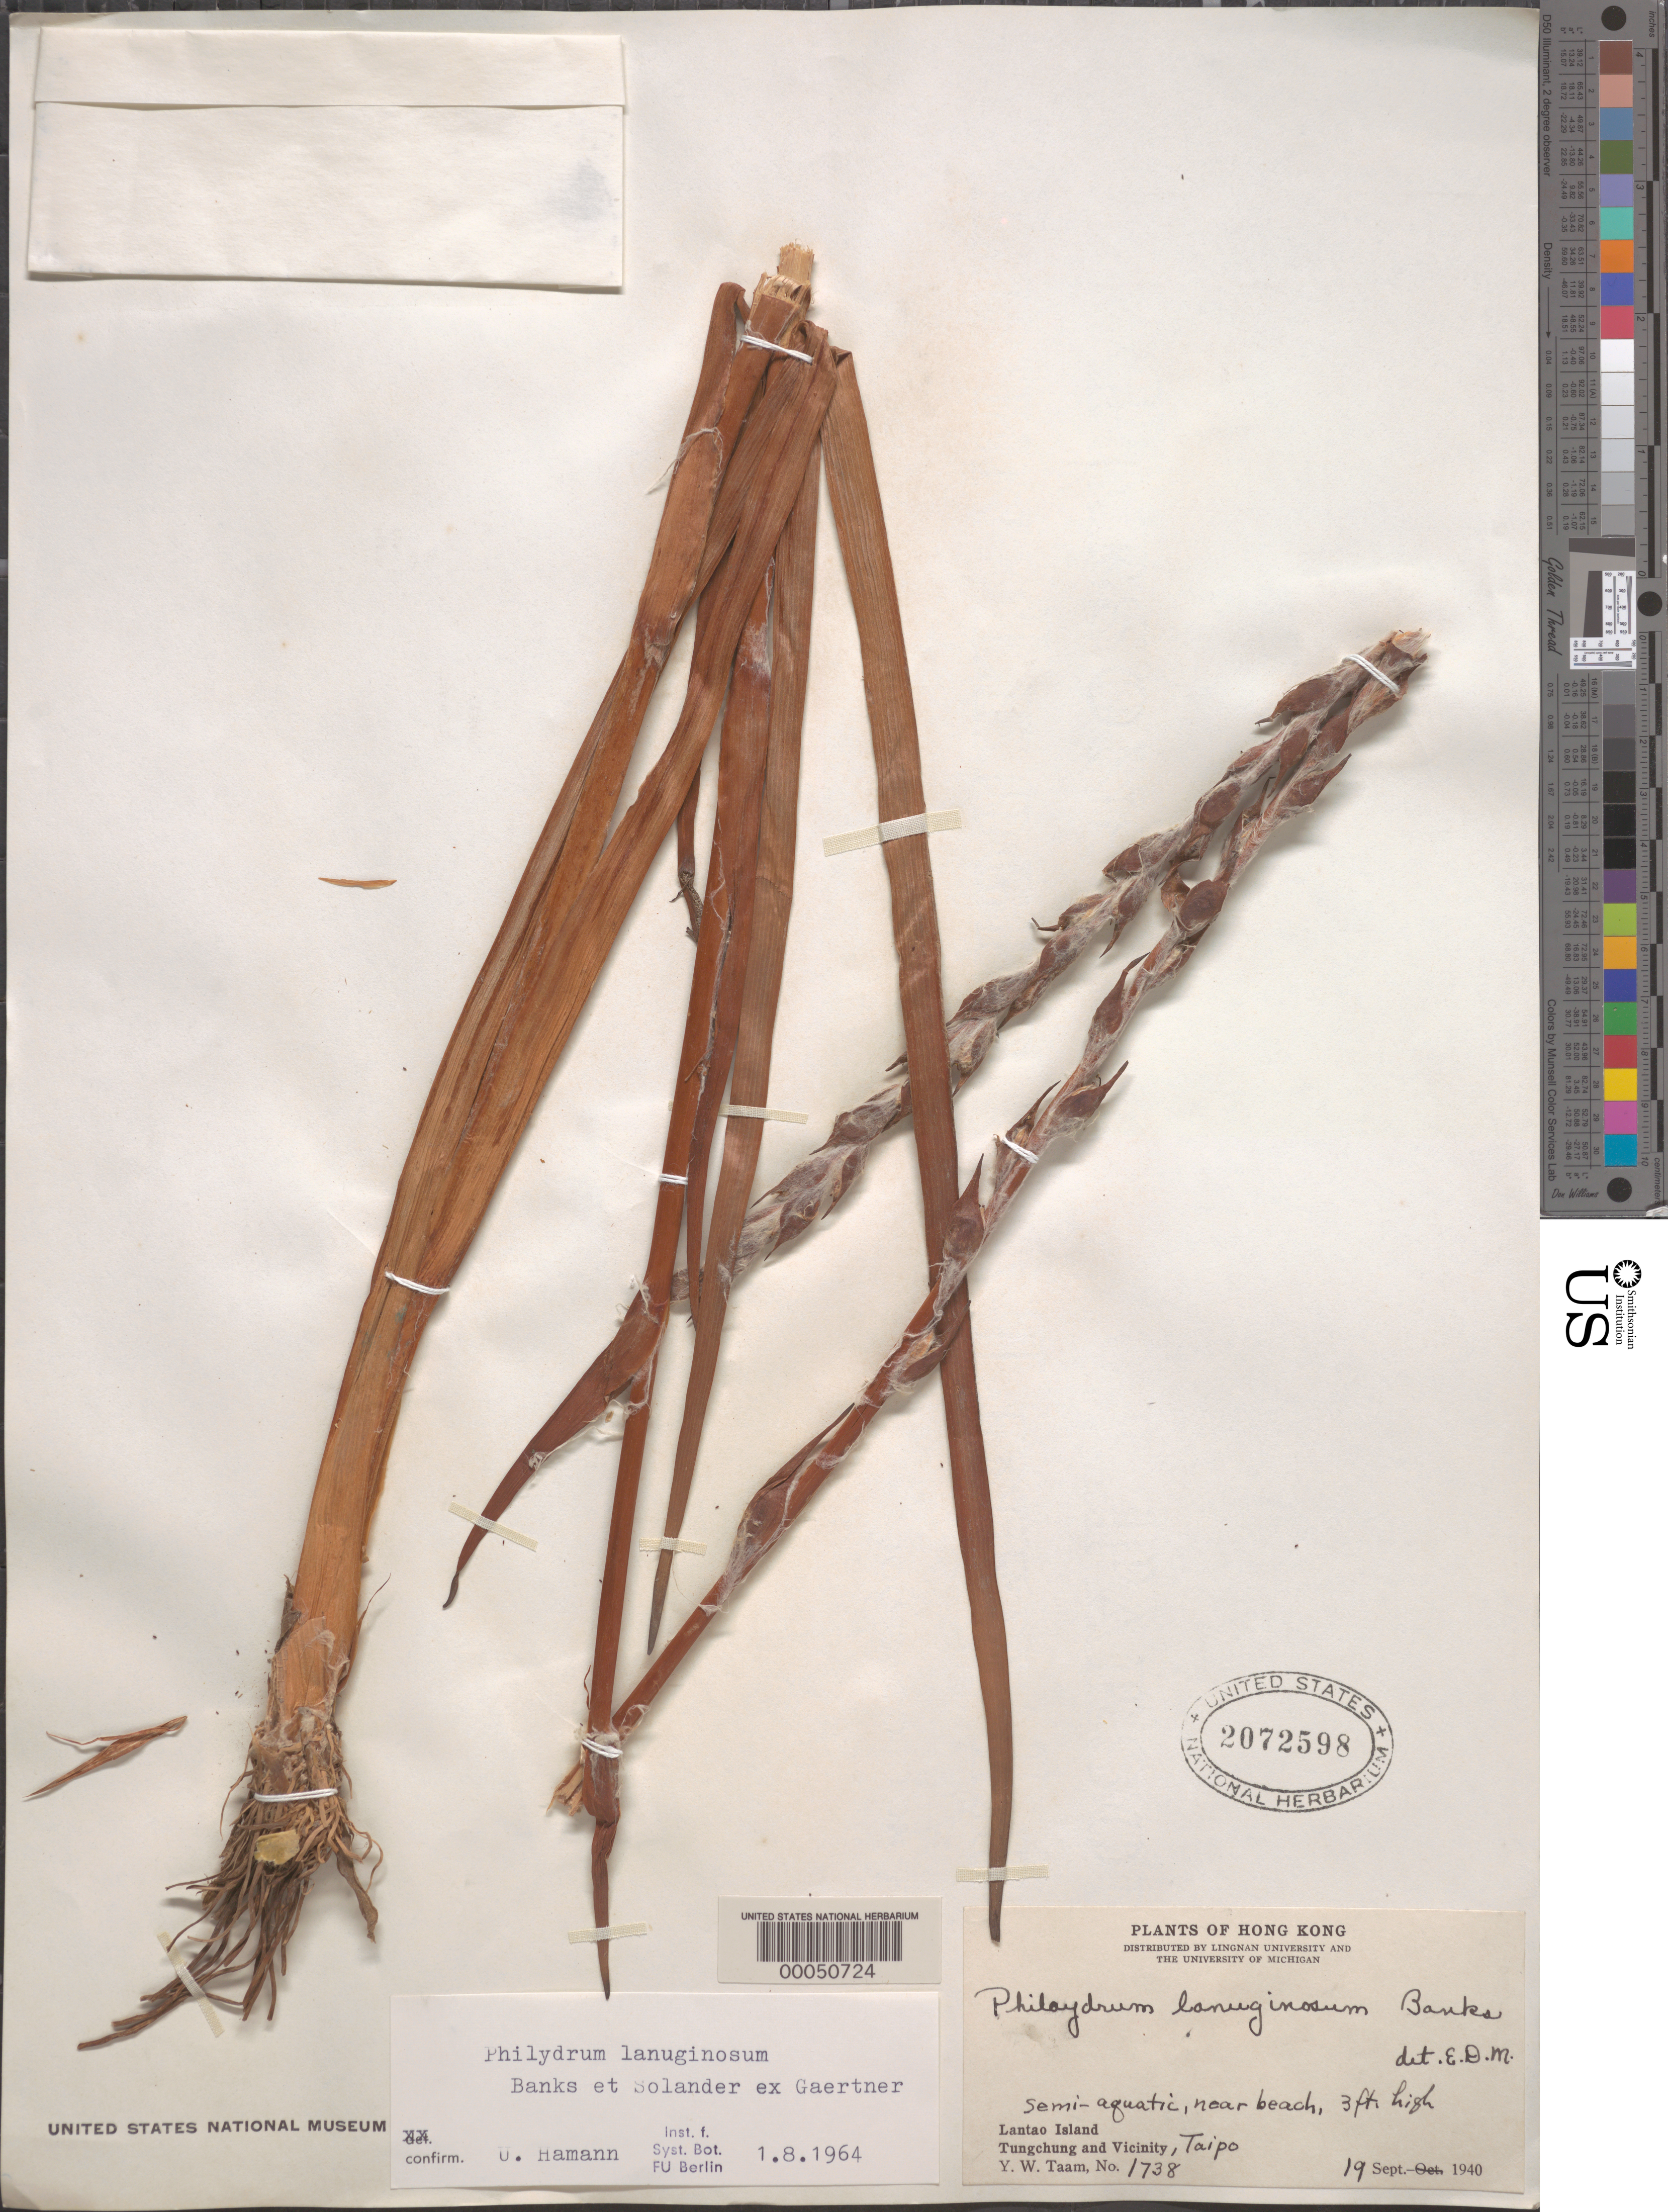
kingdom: Plantae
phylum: Tracheophyta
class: Liliopsida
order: Commelinales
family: Philydraceae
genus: Philydrum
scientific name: Philydrum lanuginosum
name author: Banks & Sol. ex Gaertn.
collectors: Y. W. Taam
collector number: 1738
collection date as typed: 19 Sep 1940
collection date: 1940-09-19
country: China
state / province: Hong Kong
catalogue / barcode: US 2072598